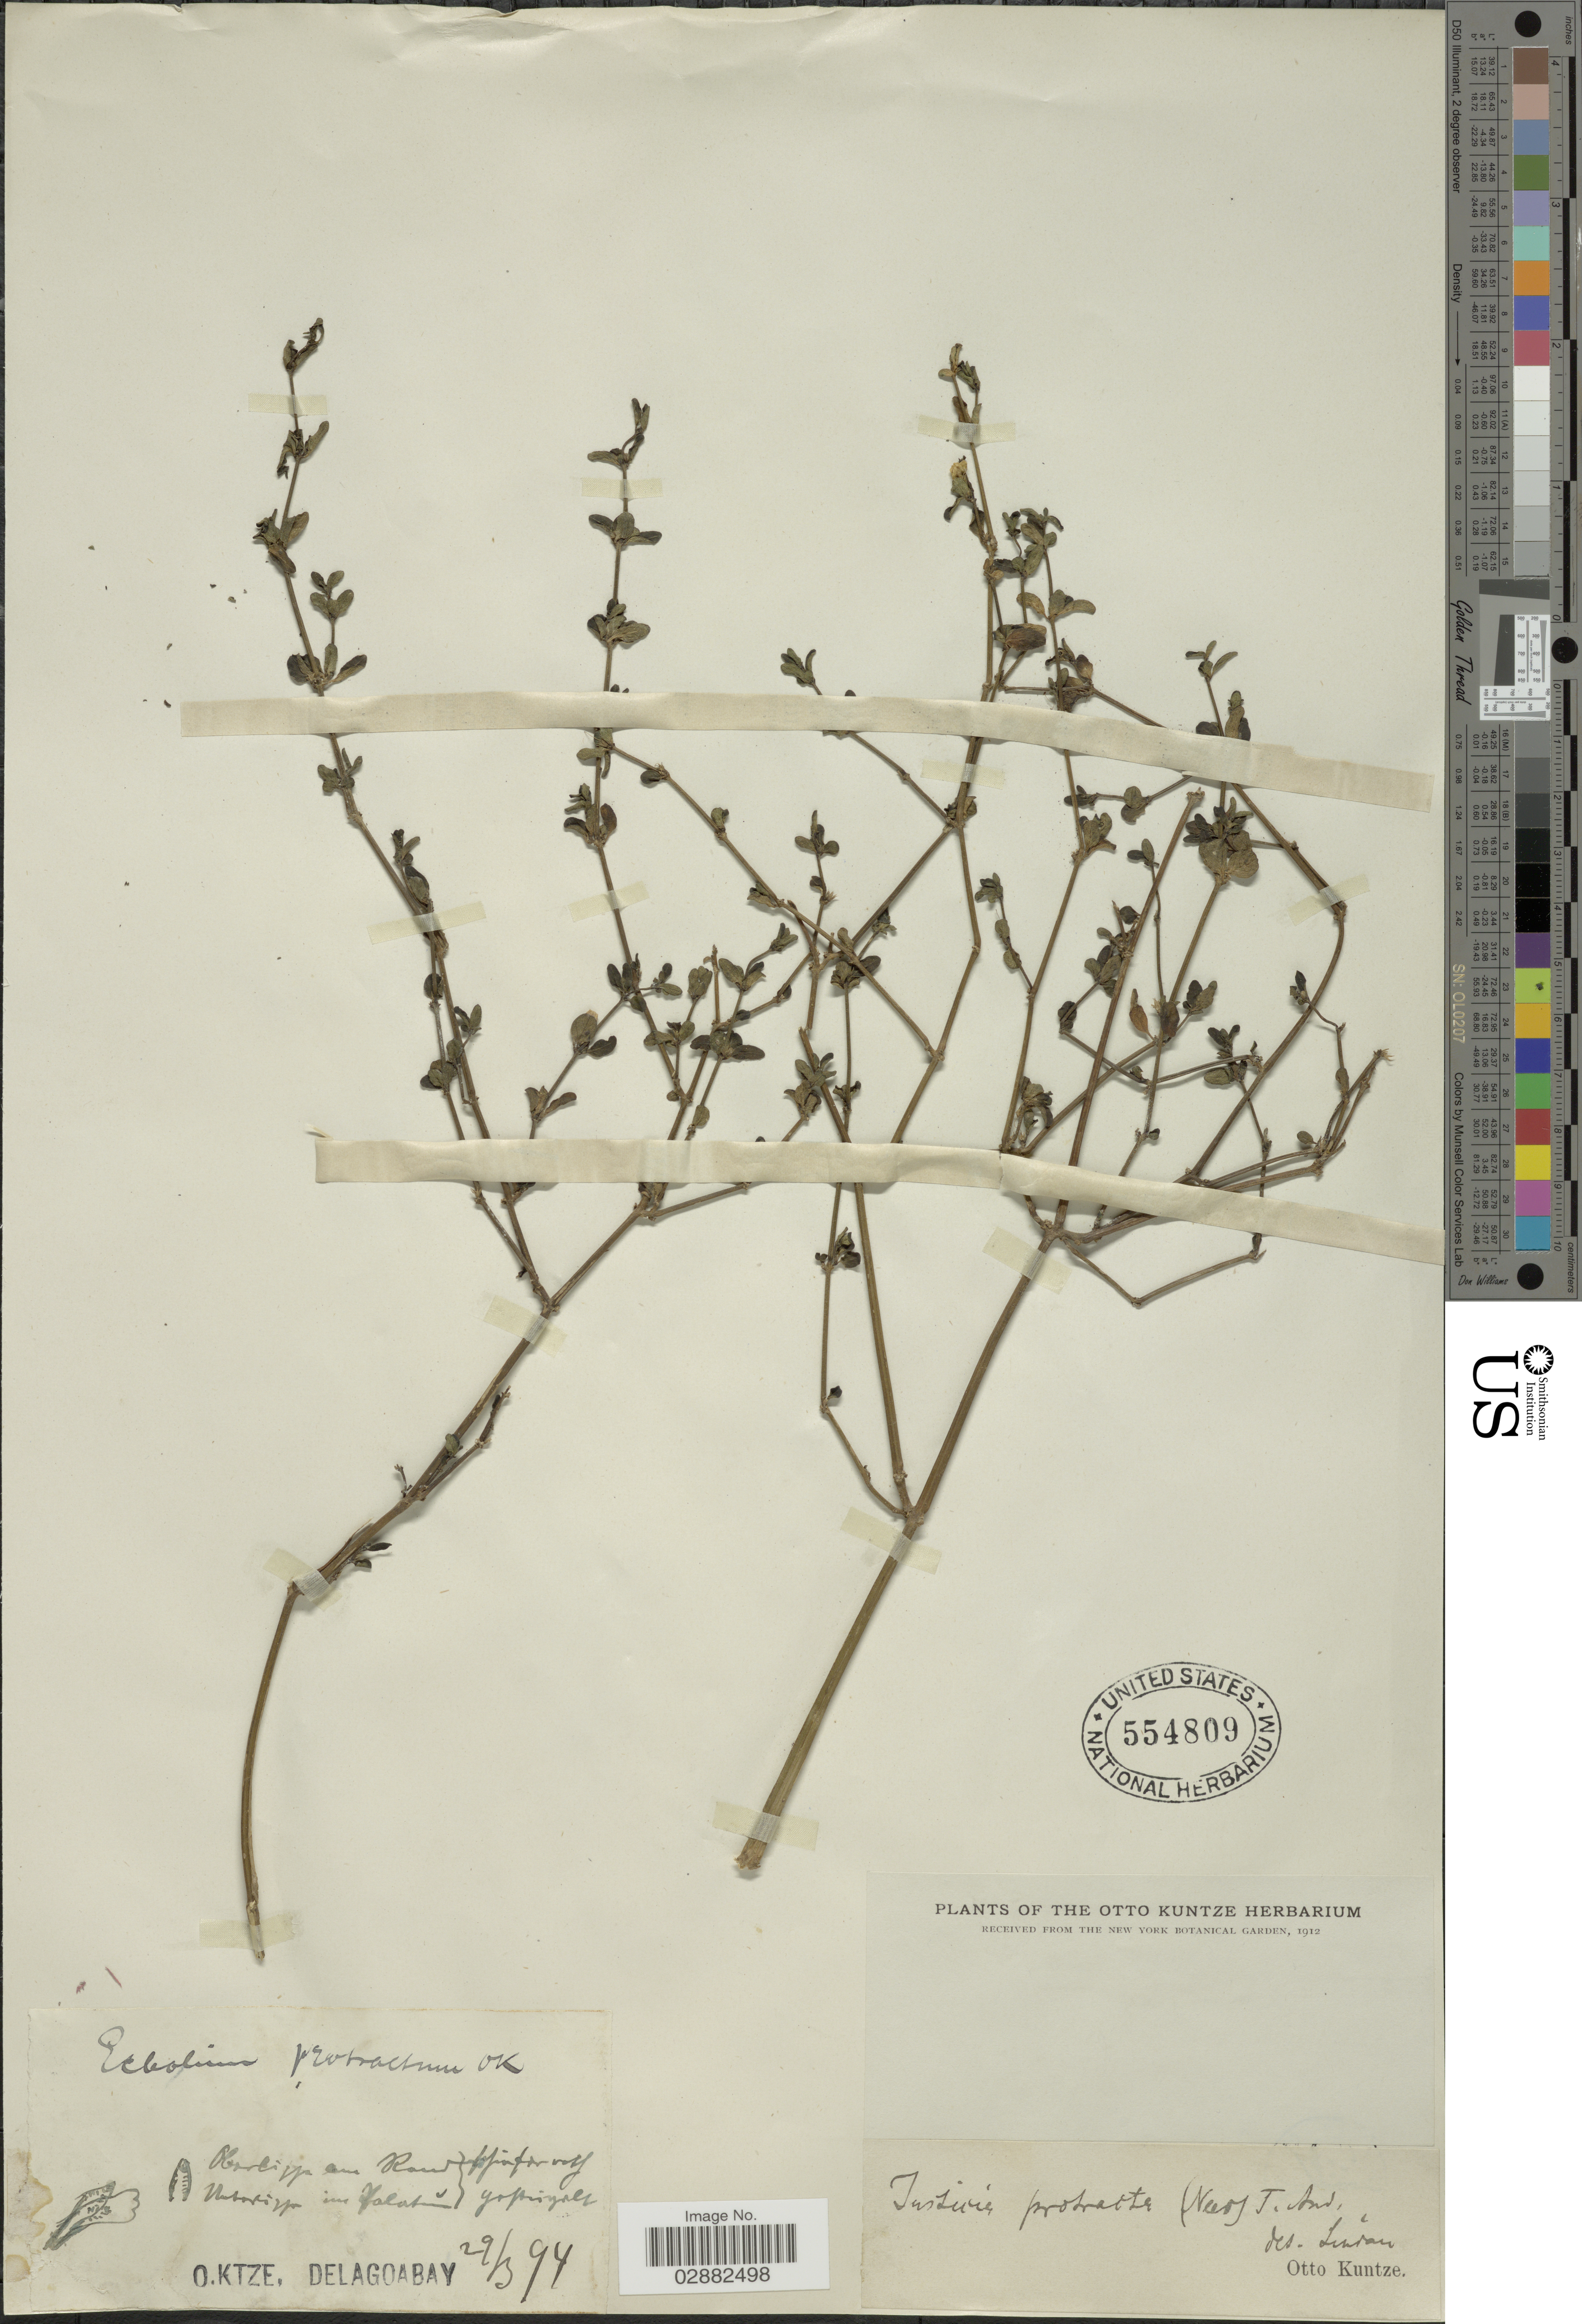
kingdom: Plantae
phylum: Tracheophyta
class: Magnoliopsida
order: Lamiales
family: Acanthaceae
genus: Justicia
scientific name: Justicia protracta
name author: (Nees) T. Anderson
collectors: C.E.O. Kuntze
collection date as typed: Transcribed d/m/y: 29/3/94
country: Mozambique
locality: Delagoabay.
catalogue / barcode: US 554809